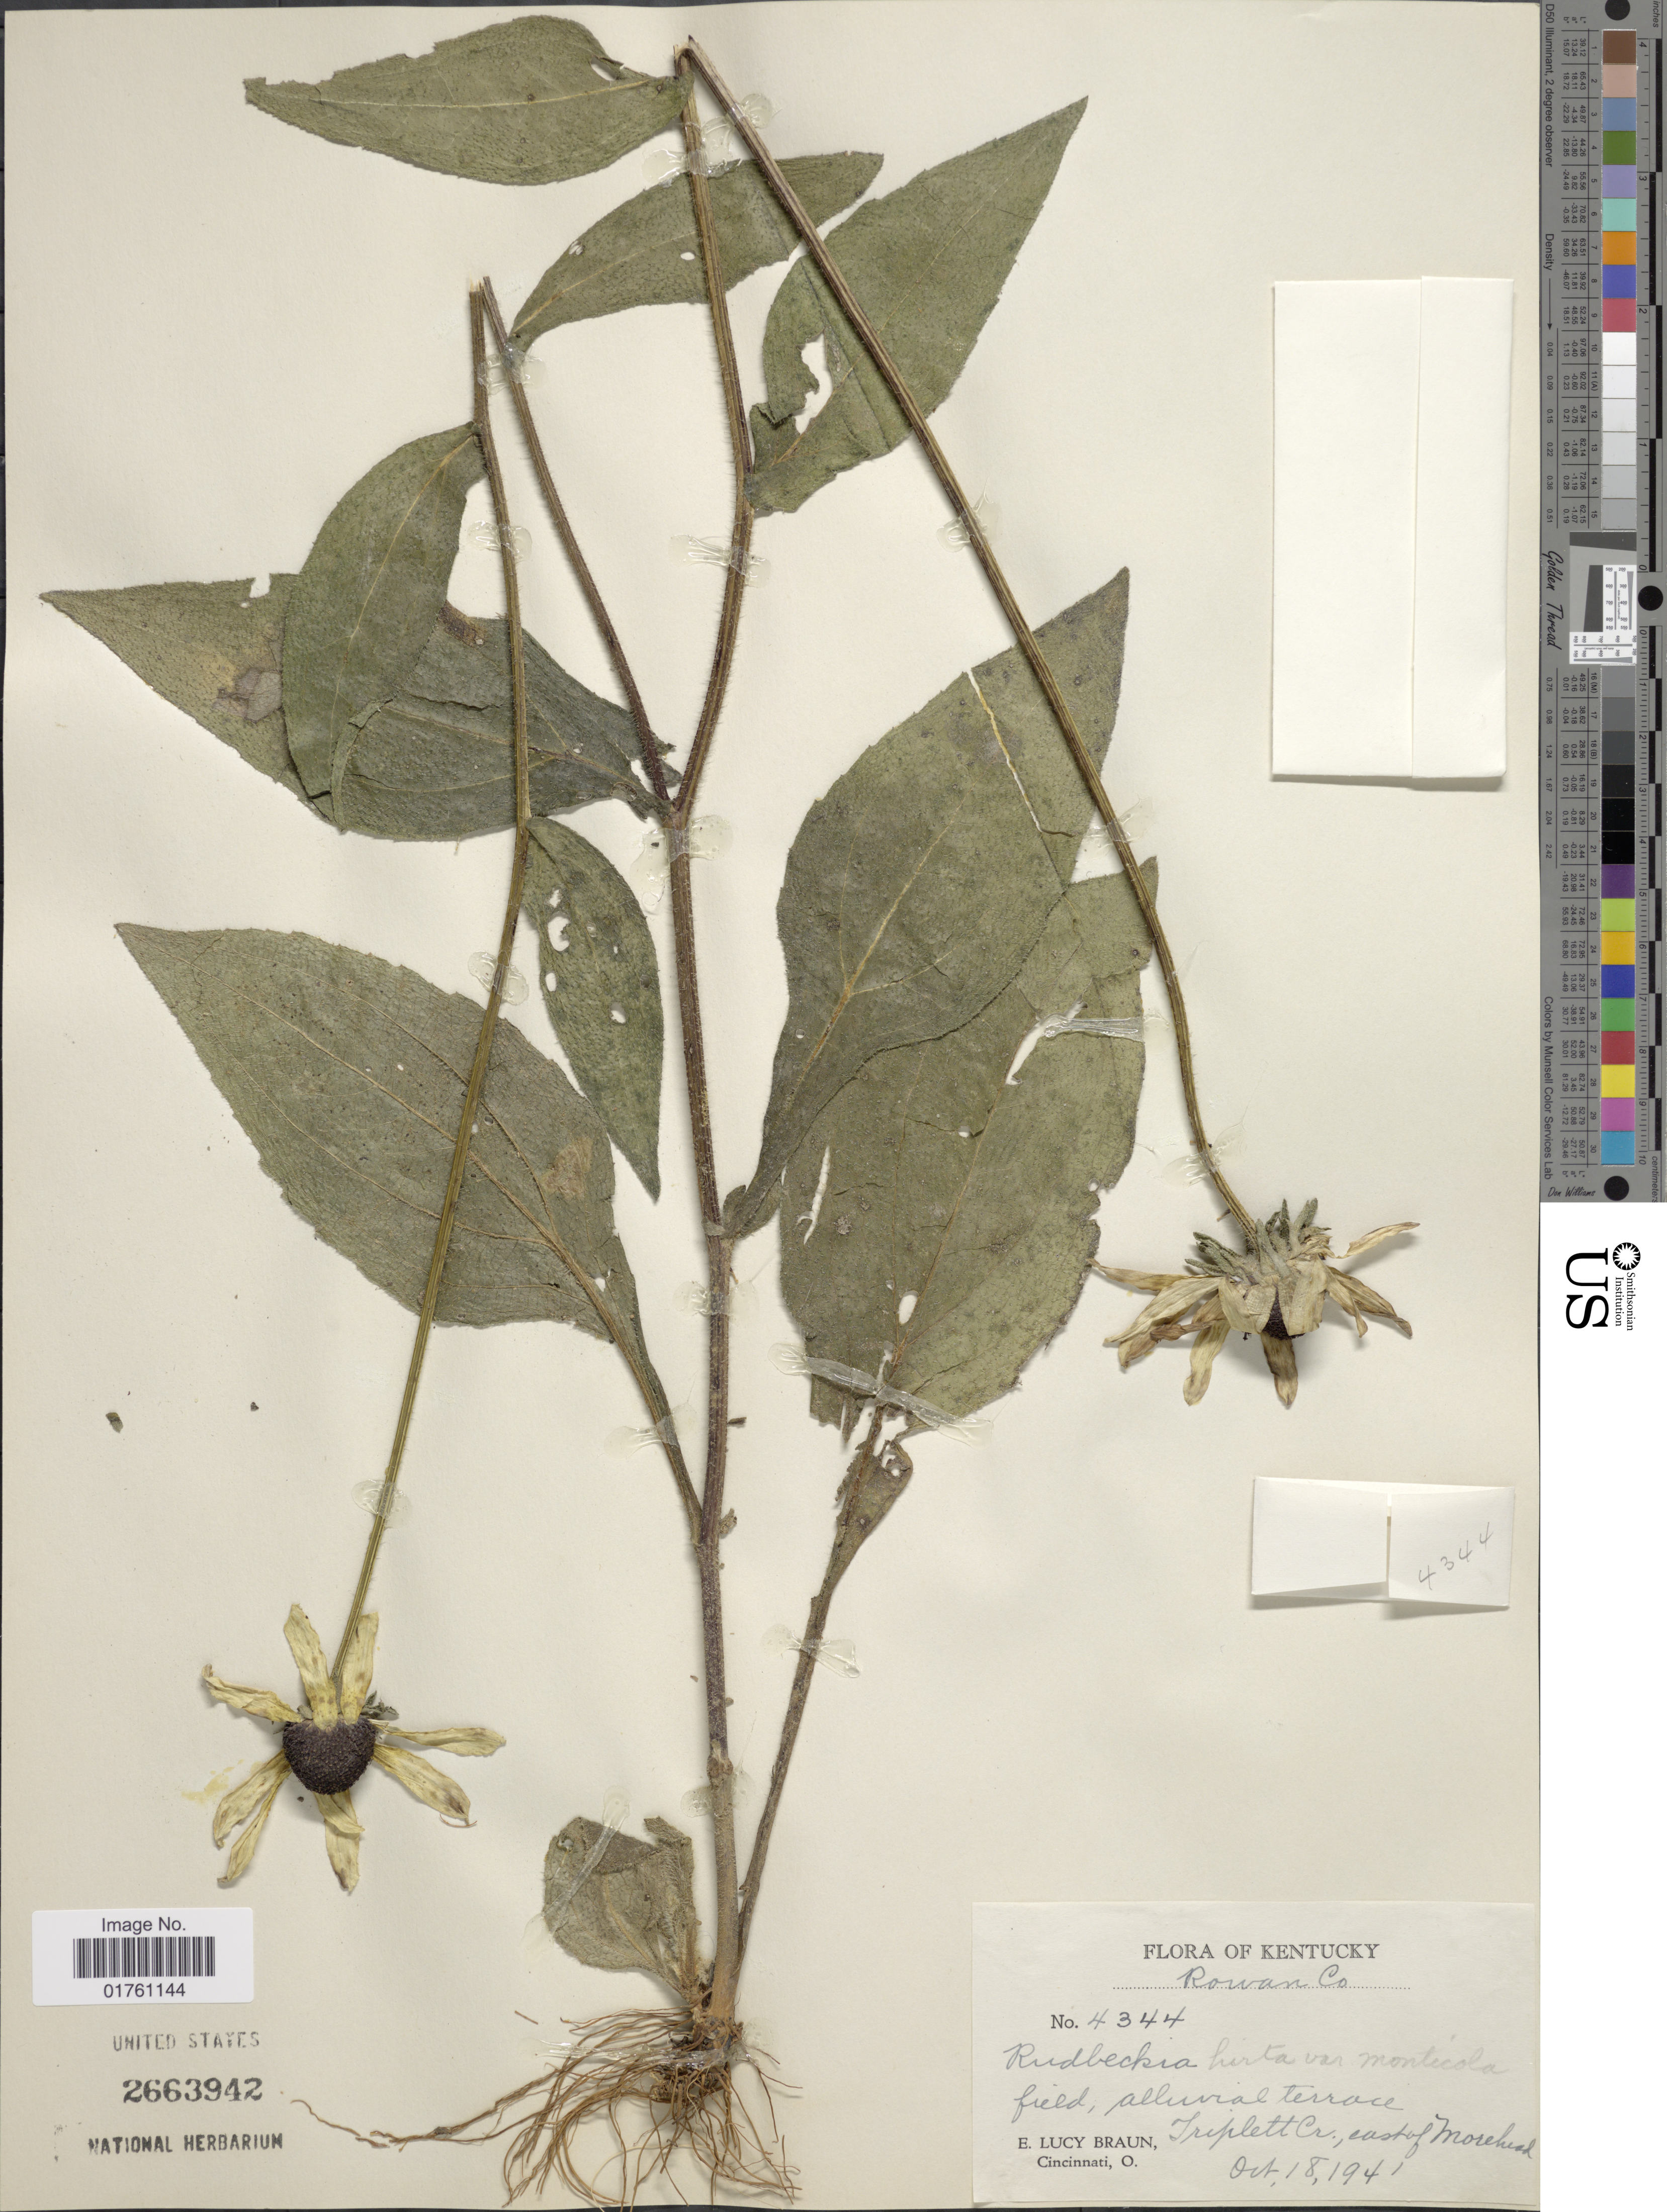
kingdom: Plantae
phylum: Tracheophyta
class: Magnoliopsida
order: Asterales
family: Asteraceae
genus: Rudbeckia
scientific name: Rudbeckia hirta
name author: L.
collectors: E. L. Braun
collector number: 4344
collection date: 1941-10-18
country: United States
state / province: Kentucky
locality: Rowan Co, Iriplett Co., east of Moreland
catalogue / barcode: US 2663942